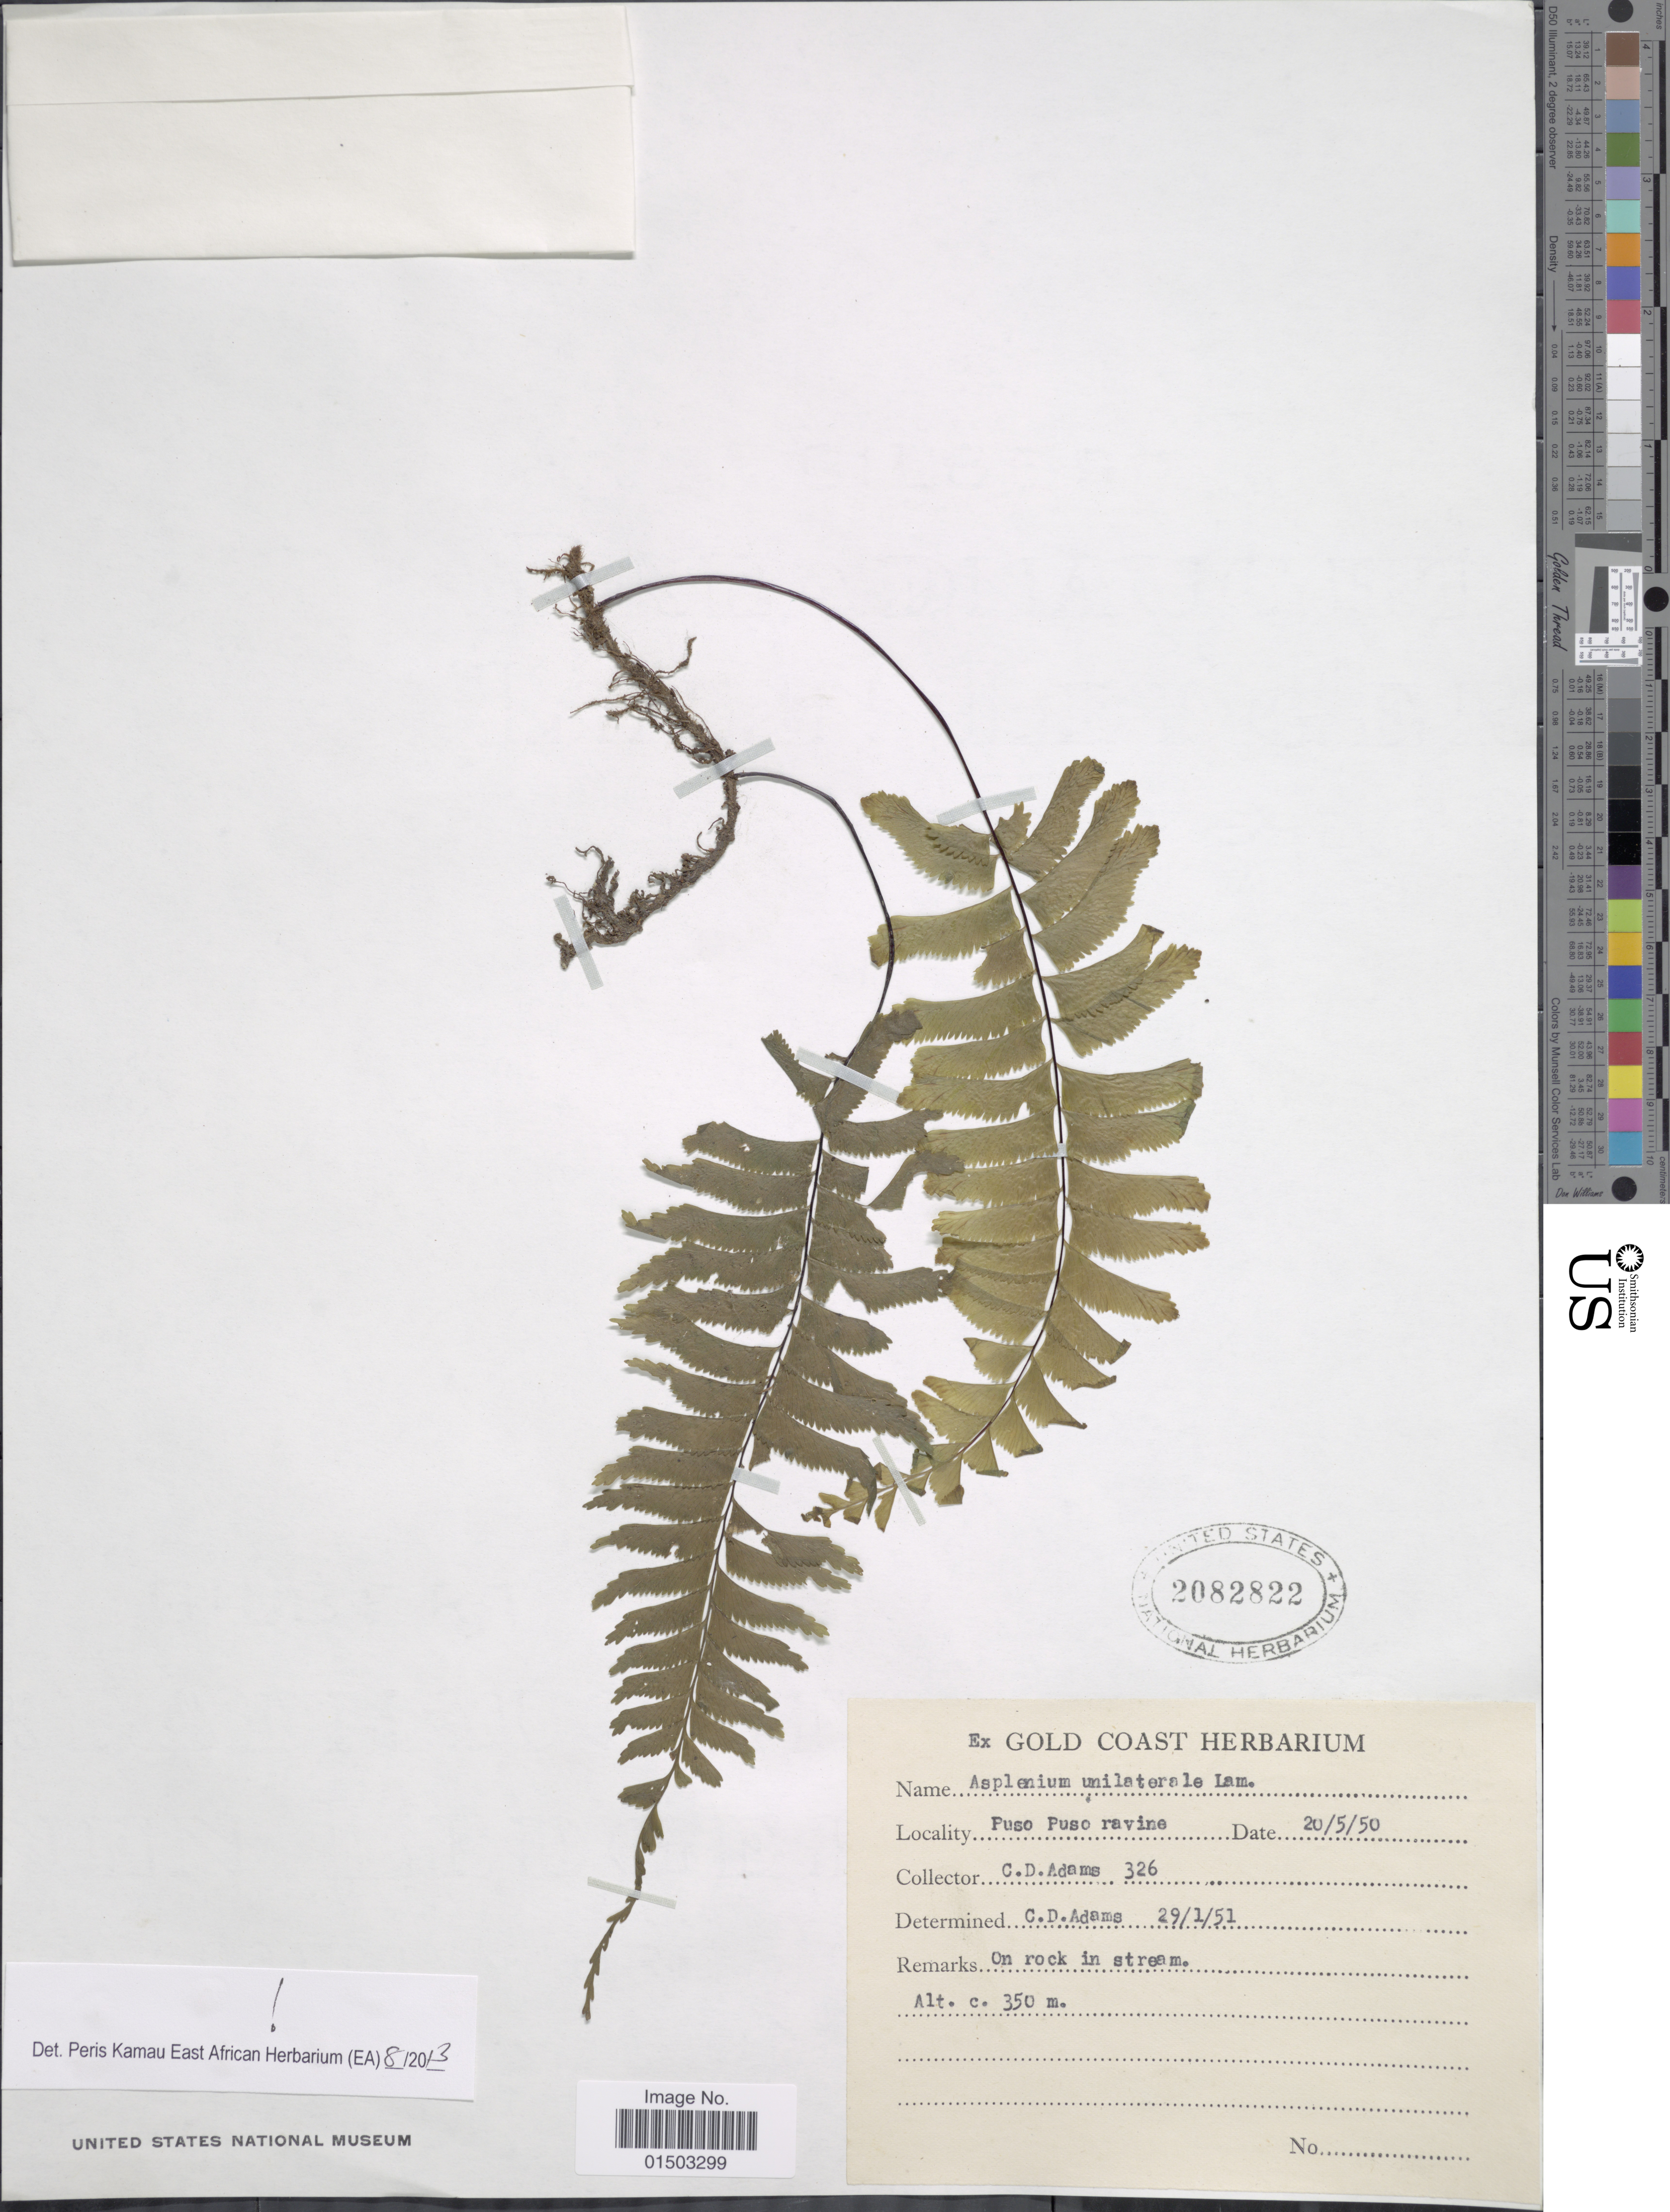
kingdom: Plantae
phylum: Tracheophyta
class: Polypodiopsida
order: Polypodiales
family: Aspleniaceae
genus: Hymenasplenium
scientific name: Hymenasplenium unilaterale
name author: (Lam.) Hayata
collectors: C. D. Adams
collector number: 326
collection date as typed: Transcribed d/m/y: 20/5/50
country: Ghana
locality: Puso Puso ravine.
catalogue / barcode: US 2082822